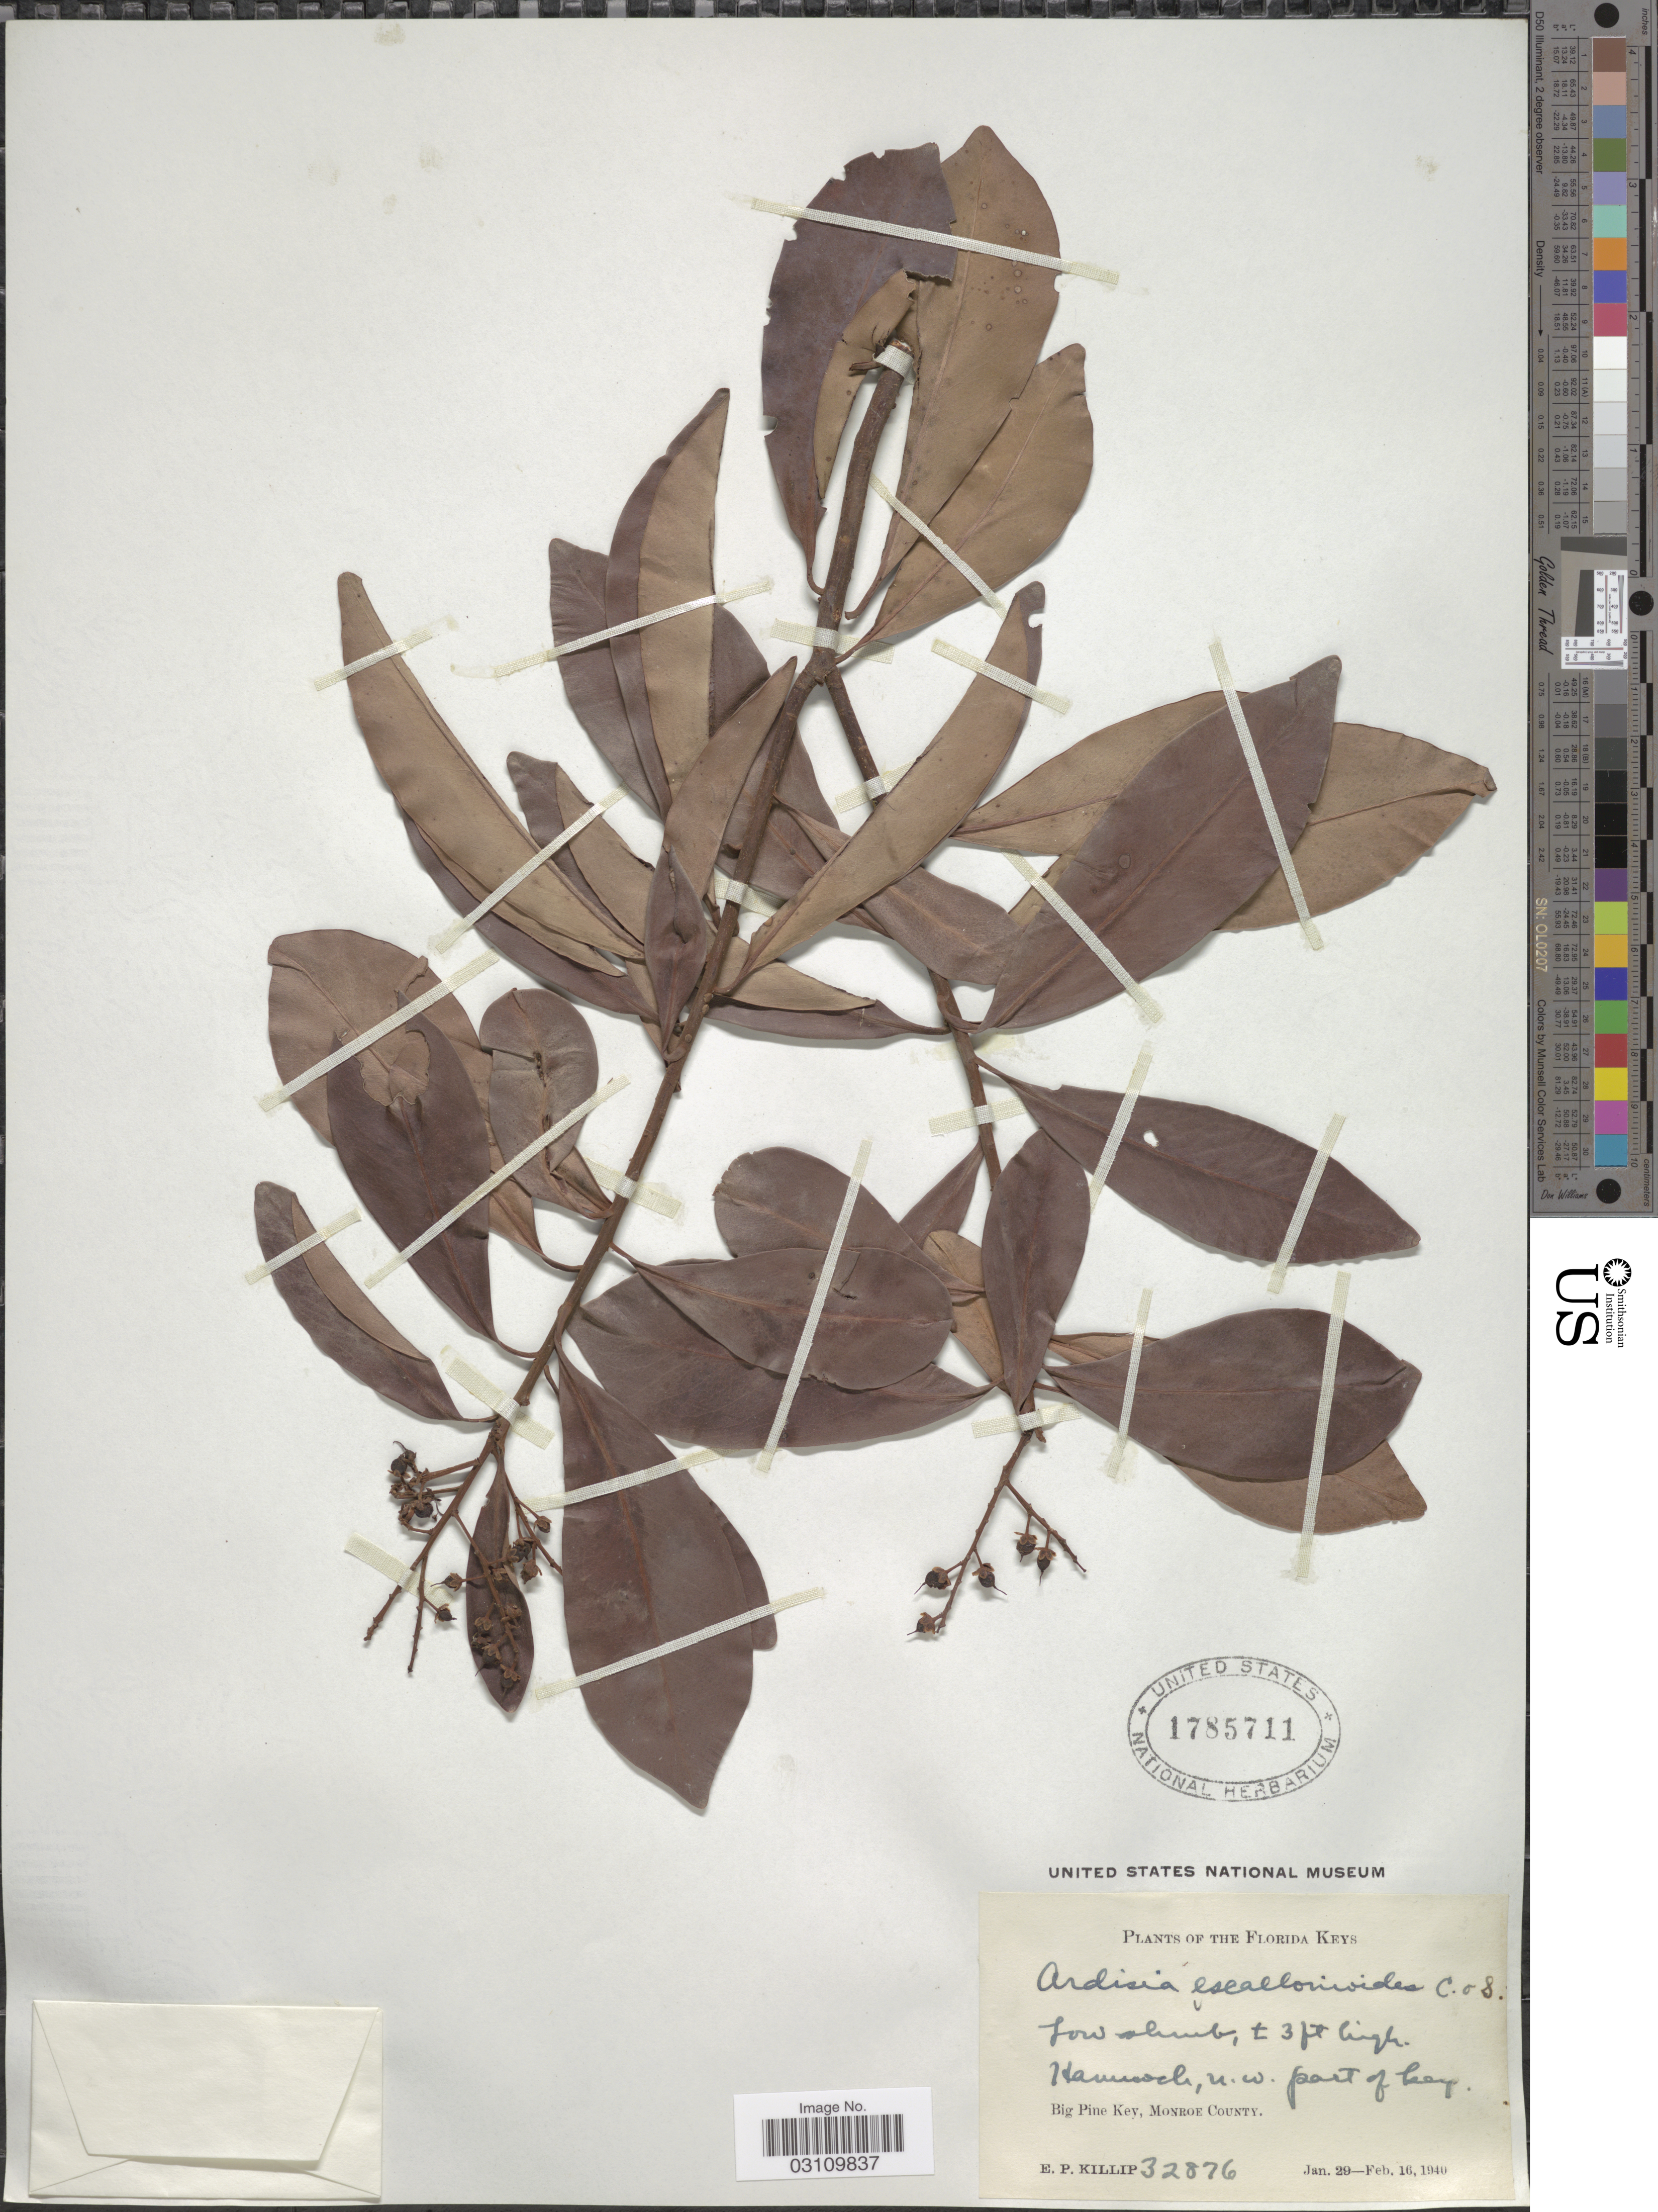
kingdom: Plantae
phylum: Tracheophyta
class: Magnoliopsida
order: Ericales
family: Primulaceae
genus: Ardisia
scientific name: Ardisia escallonioides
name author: Schltdl. & Cham.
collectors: E. P. Killip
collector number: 32876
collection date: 1940-01-29/1940-02-16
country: United States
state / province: Florida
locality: The Florida Keys, Hammock, n.w. part of key. Big Pine Key, Monroe County.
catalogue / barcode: US 1785711